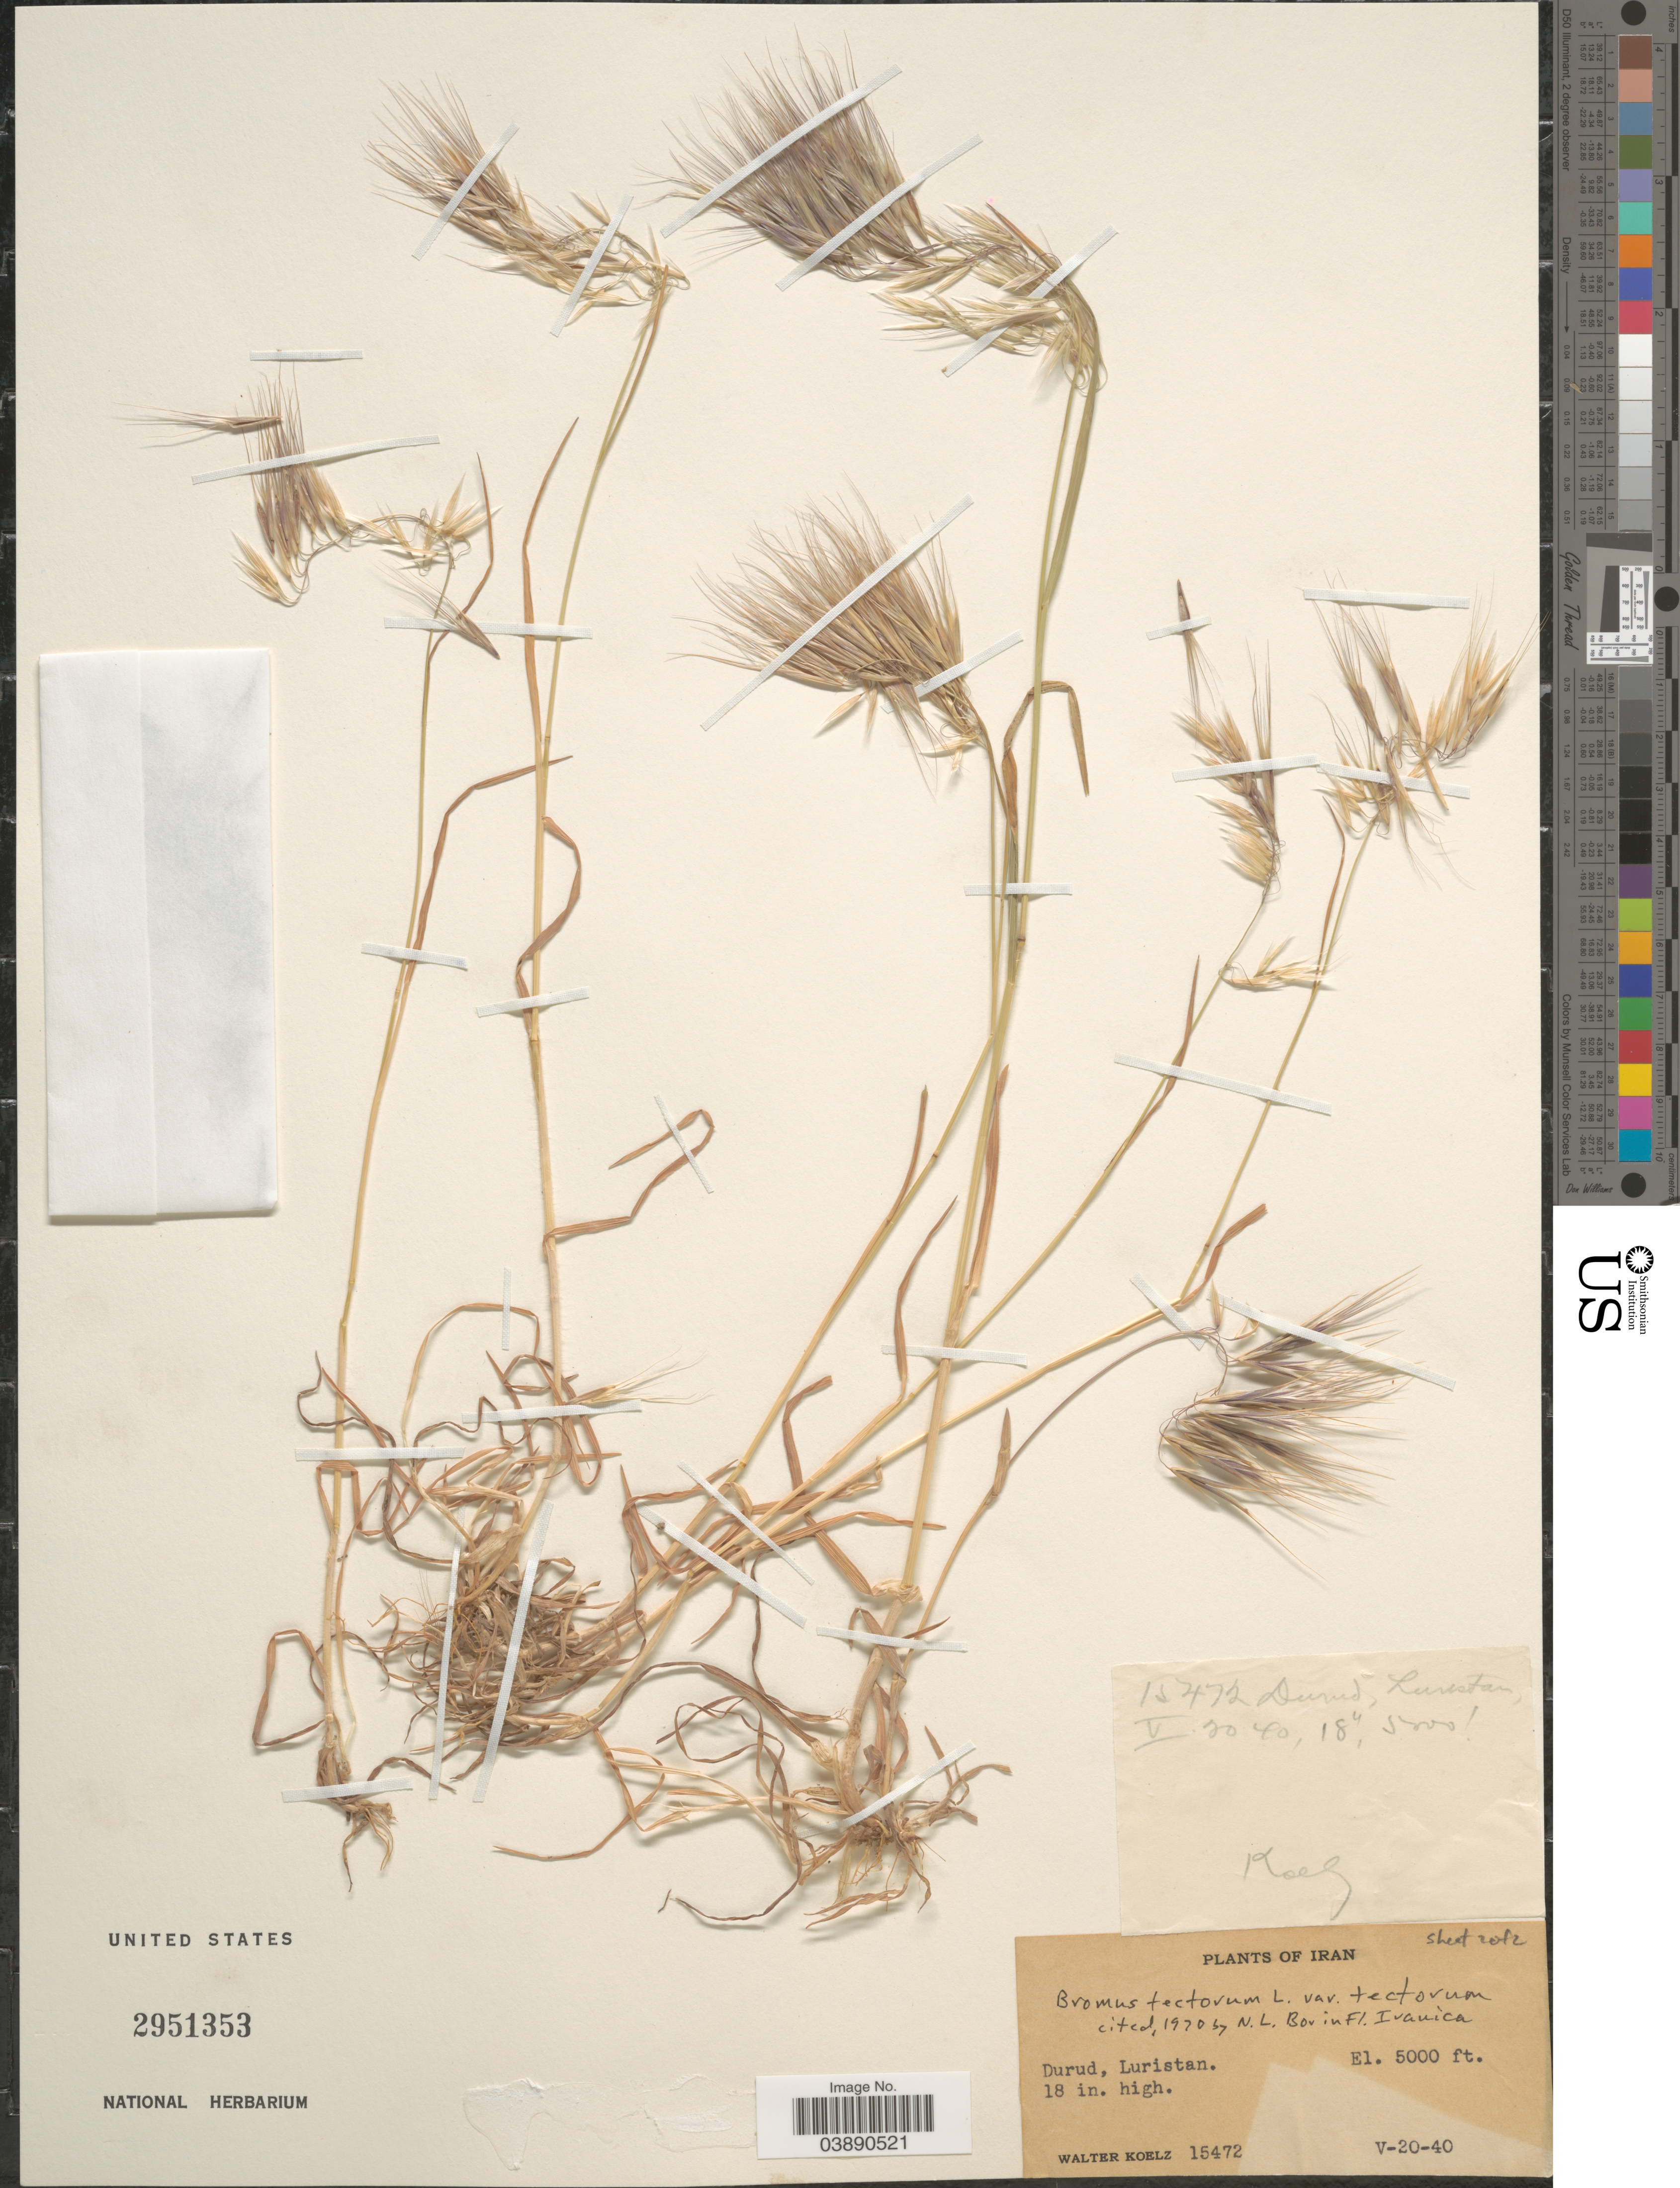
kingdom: Plantae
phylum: Tracheophyta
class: Liliopsida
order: Poales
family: Poaceae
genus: Bromus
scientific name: Bromus tectorum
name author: L.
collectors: W. N. Koelz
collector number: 15472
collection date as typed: Transcribed d/m/y: 20/5/40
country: Iran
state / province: Lorestan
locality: Durud, Luristan.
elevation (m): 1524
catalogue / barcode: US 2951353